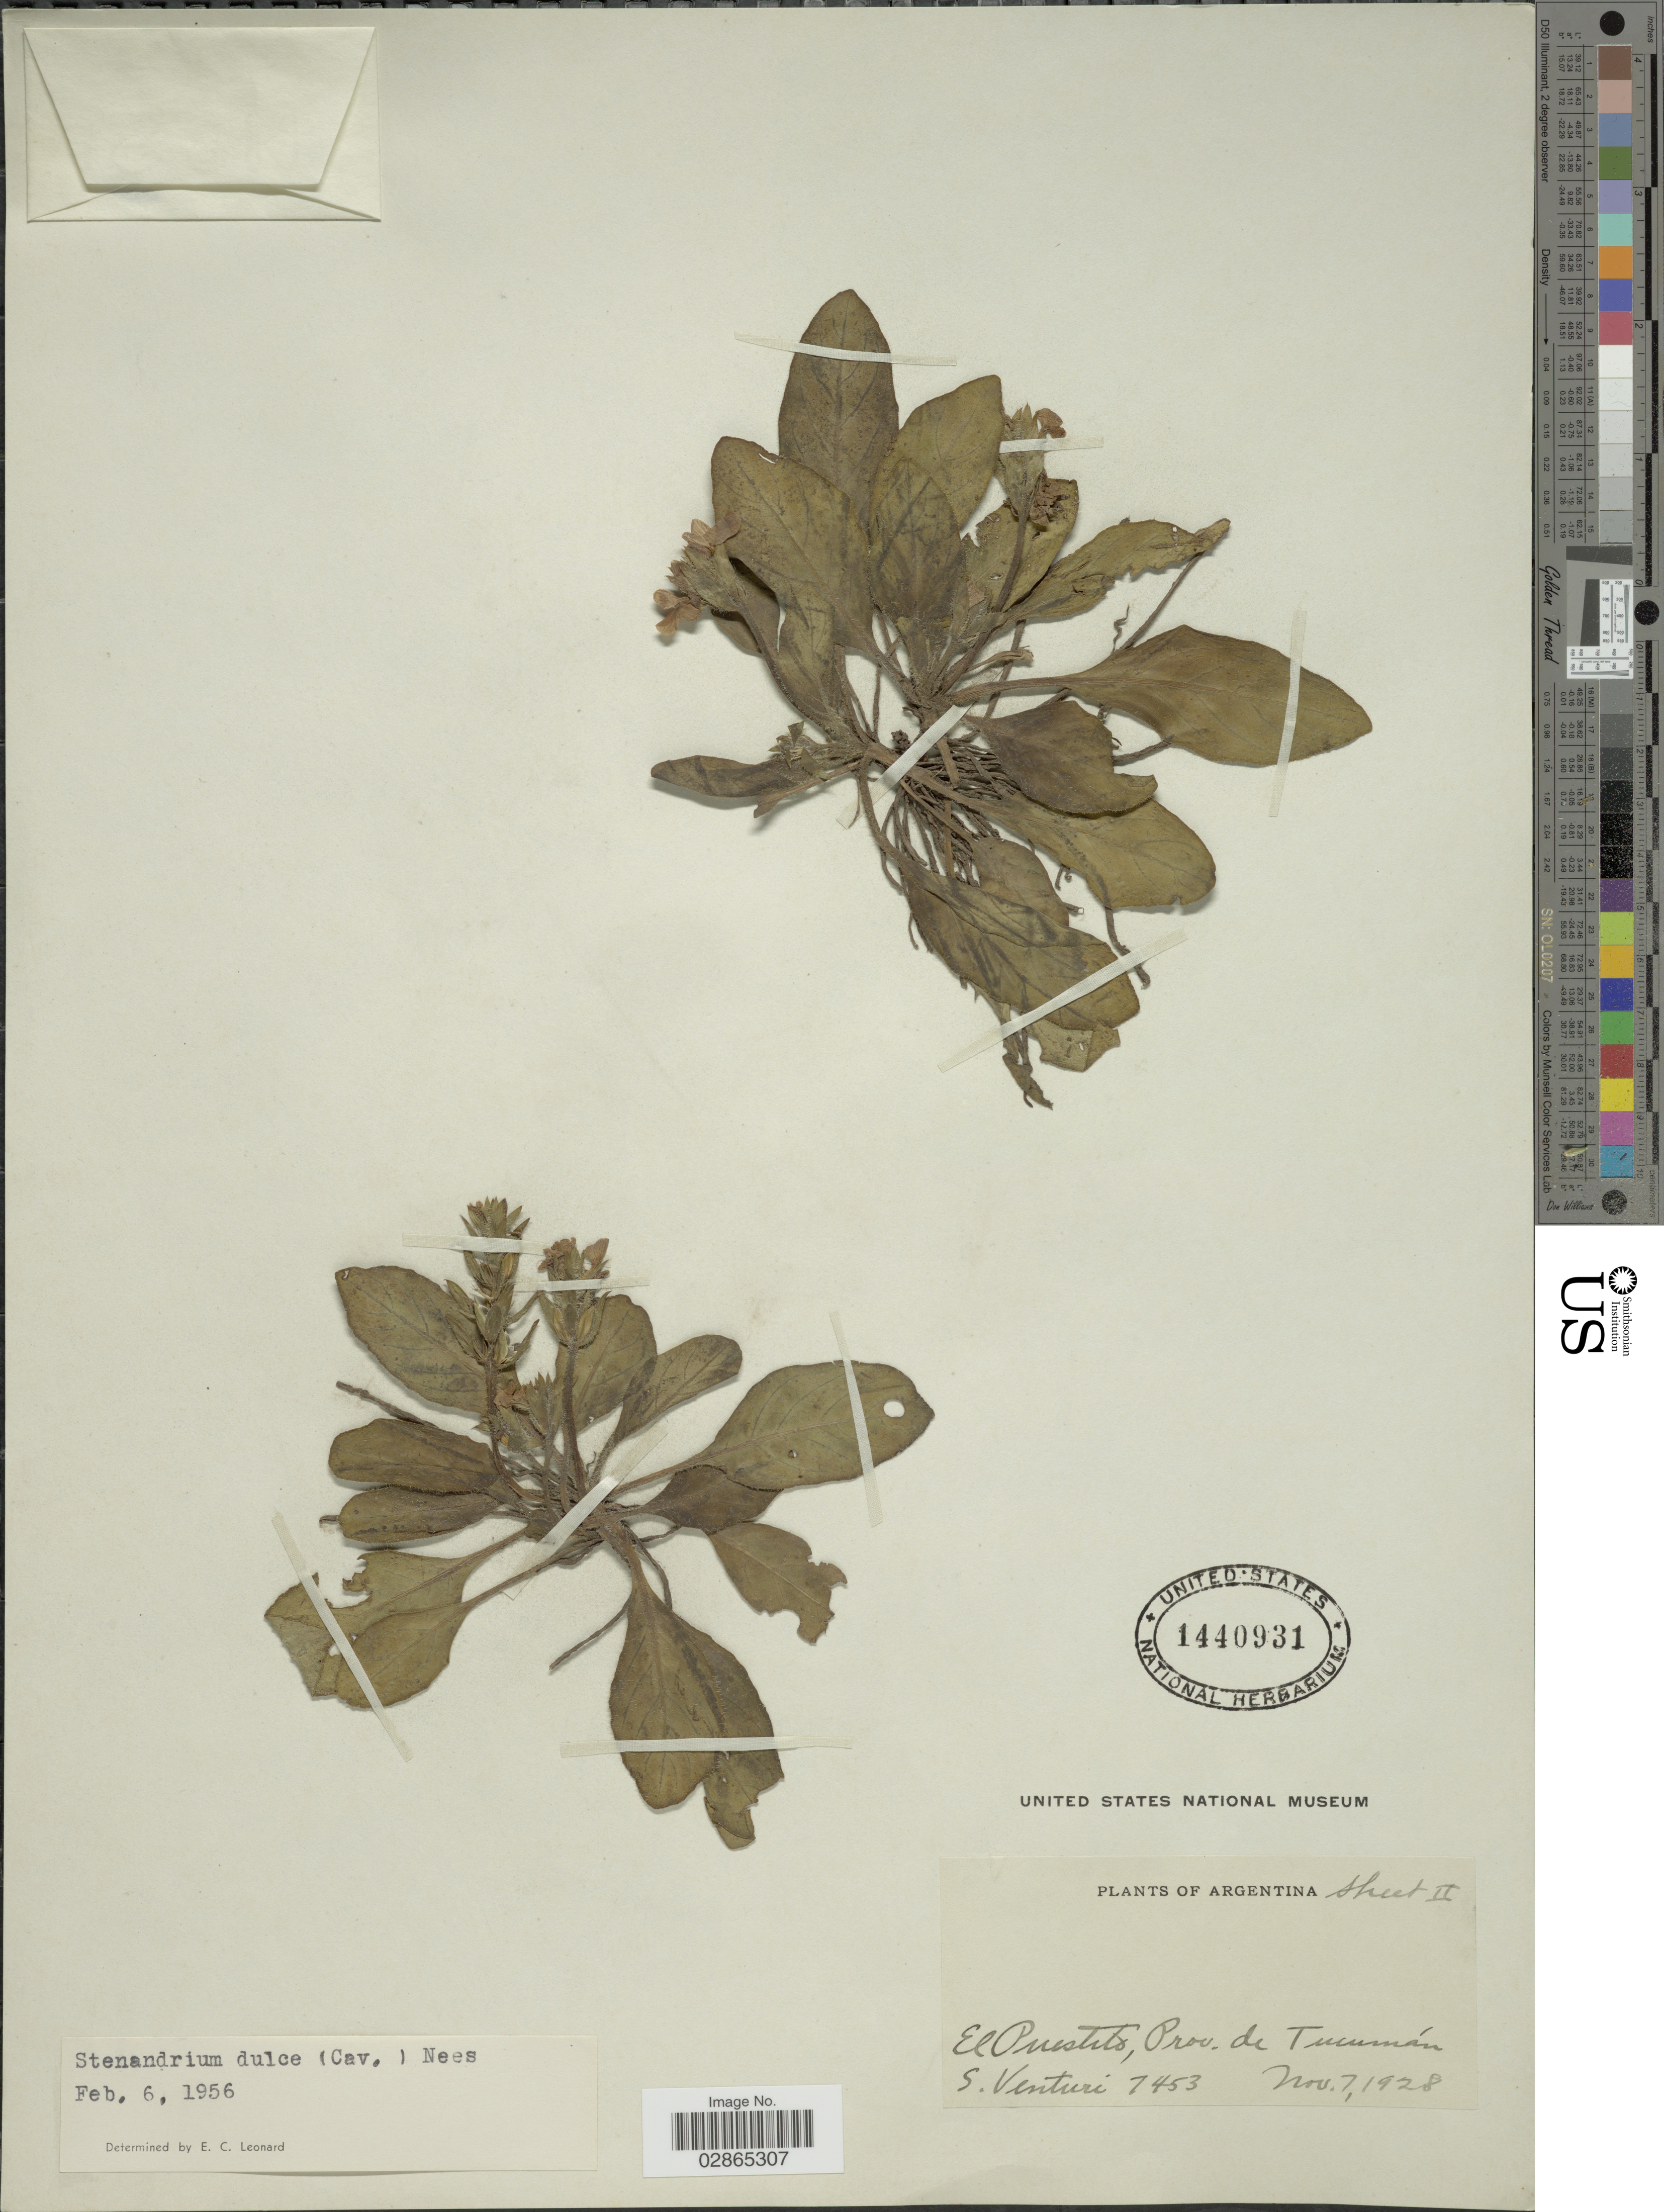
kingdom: Plantae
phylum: Tracheophyta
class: Magnoliopsida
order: Lamiales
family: Acanthaceae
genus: Stenandrium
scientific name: Stenandrium dulce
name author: (Cav.) Nees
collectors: S. Venturi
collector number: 7453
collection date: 1928-11-07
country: Argentina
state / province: Tucuman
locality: El Puestito.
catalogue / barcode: US 1440931